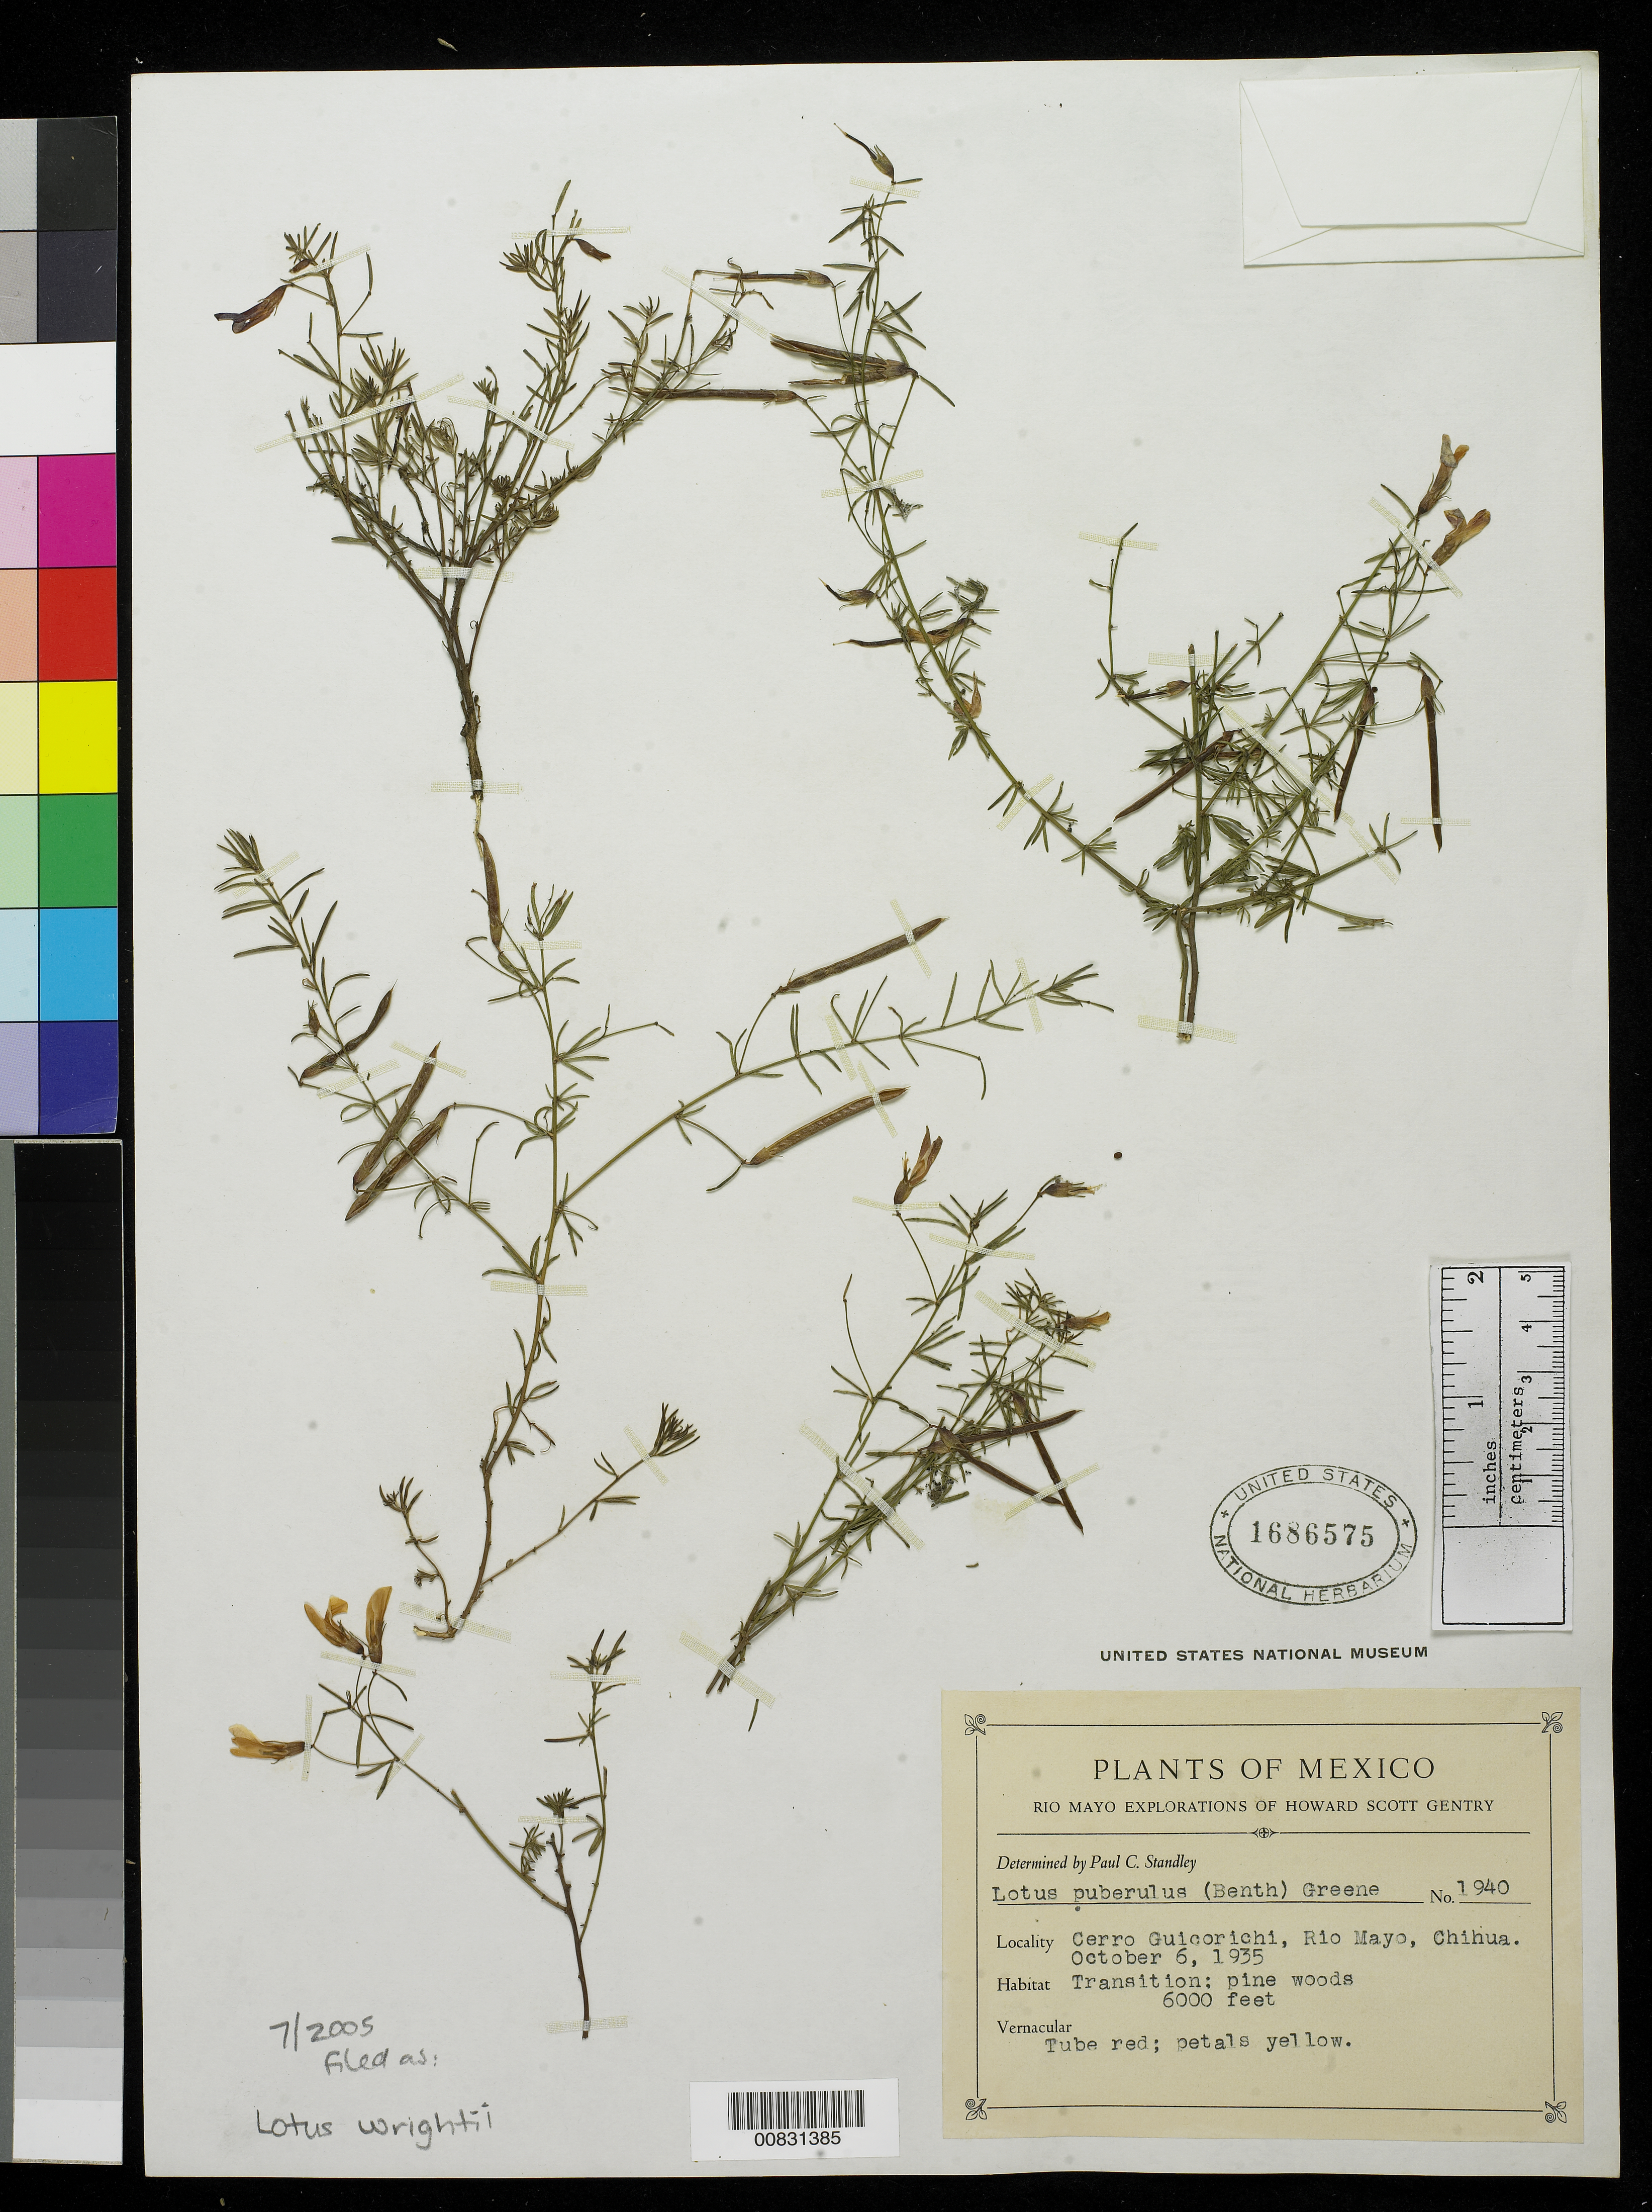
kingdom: Plantae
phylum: Tracheophyta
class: Magnoliopsida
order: Fabales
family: Fabaceae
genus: Ottleya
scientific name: Ottleya wrightii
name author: (A. Gray) D.D. Sokoloff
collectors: H. S. Gentry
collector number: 1940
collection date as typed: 06 Oct 1935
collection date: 1935-10-06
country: Mexico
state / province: Chihuahua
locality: Cerro Guicorichi, Rio Mayo, Chihuahua.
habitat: Transition; pine woods.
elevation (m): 1829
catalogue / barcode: US 1686575